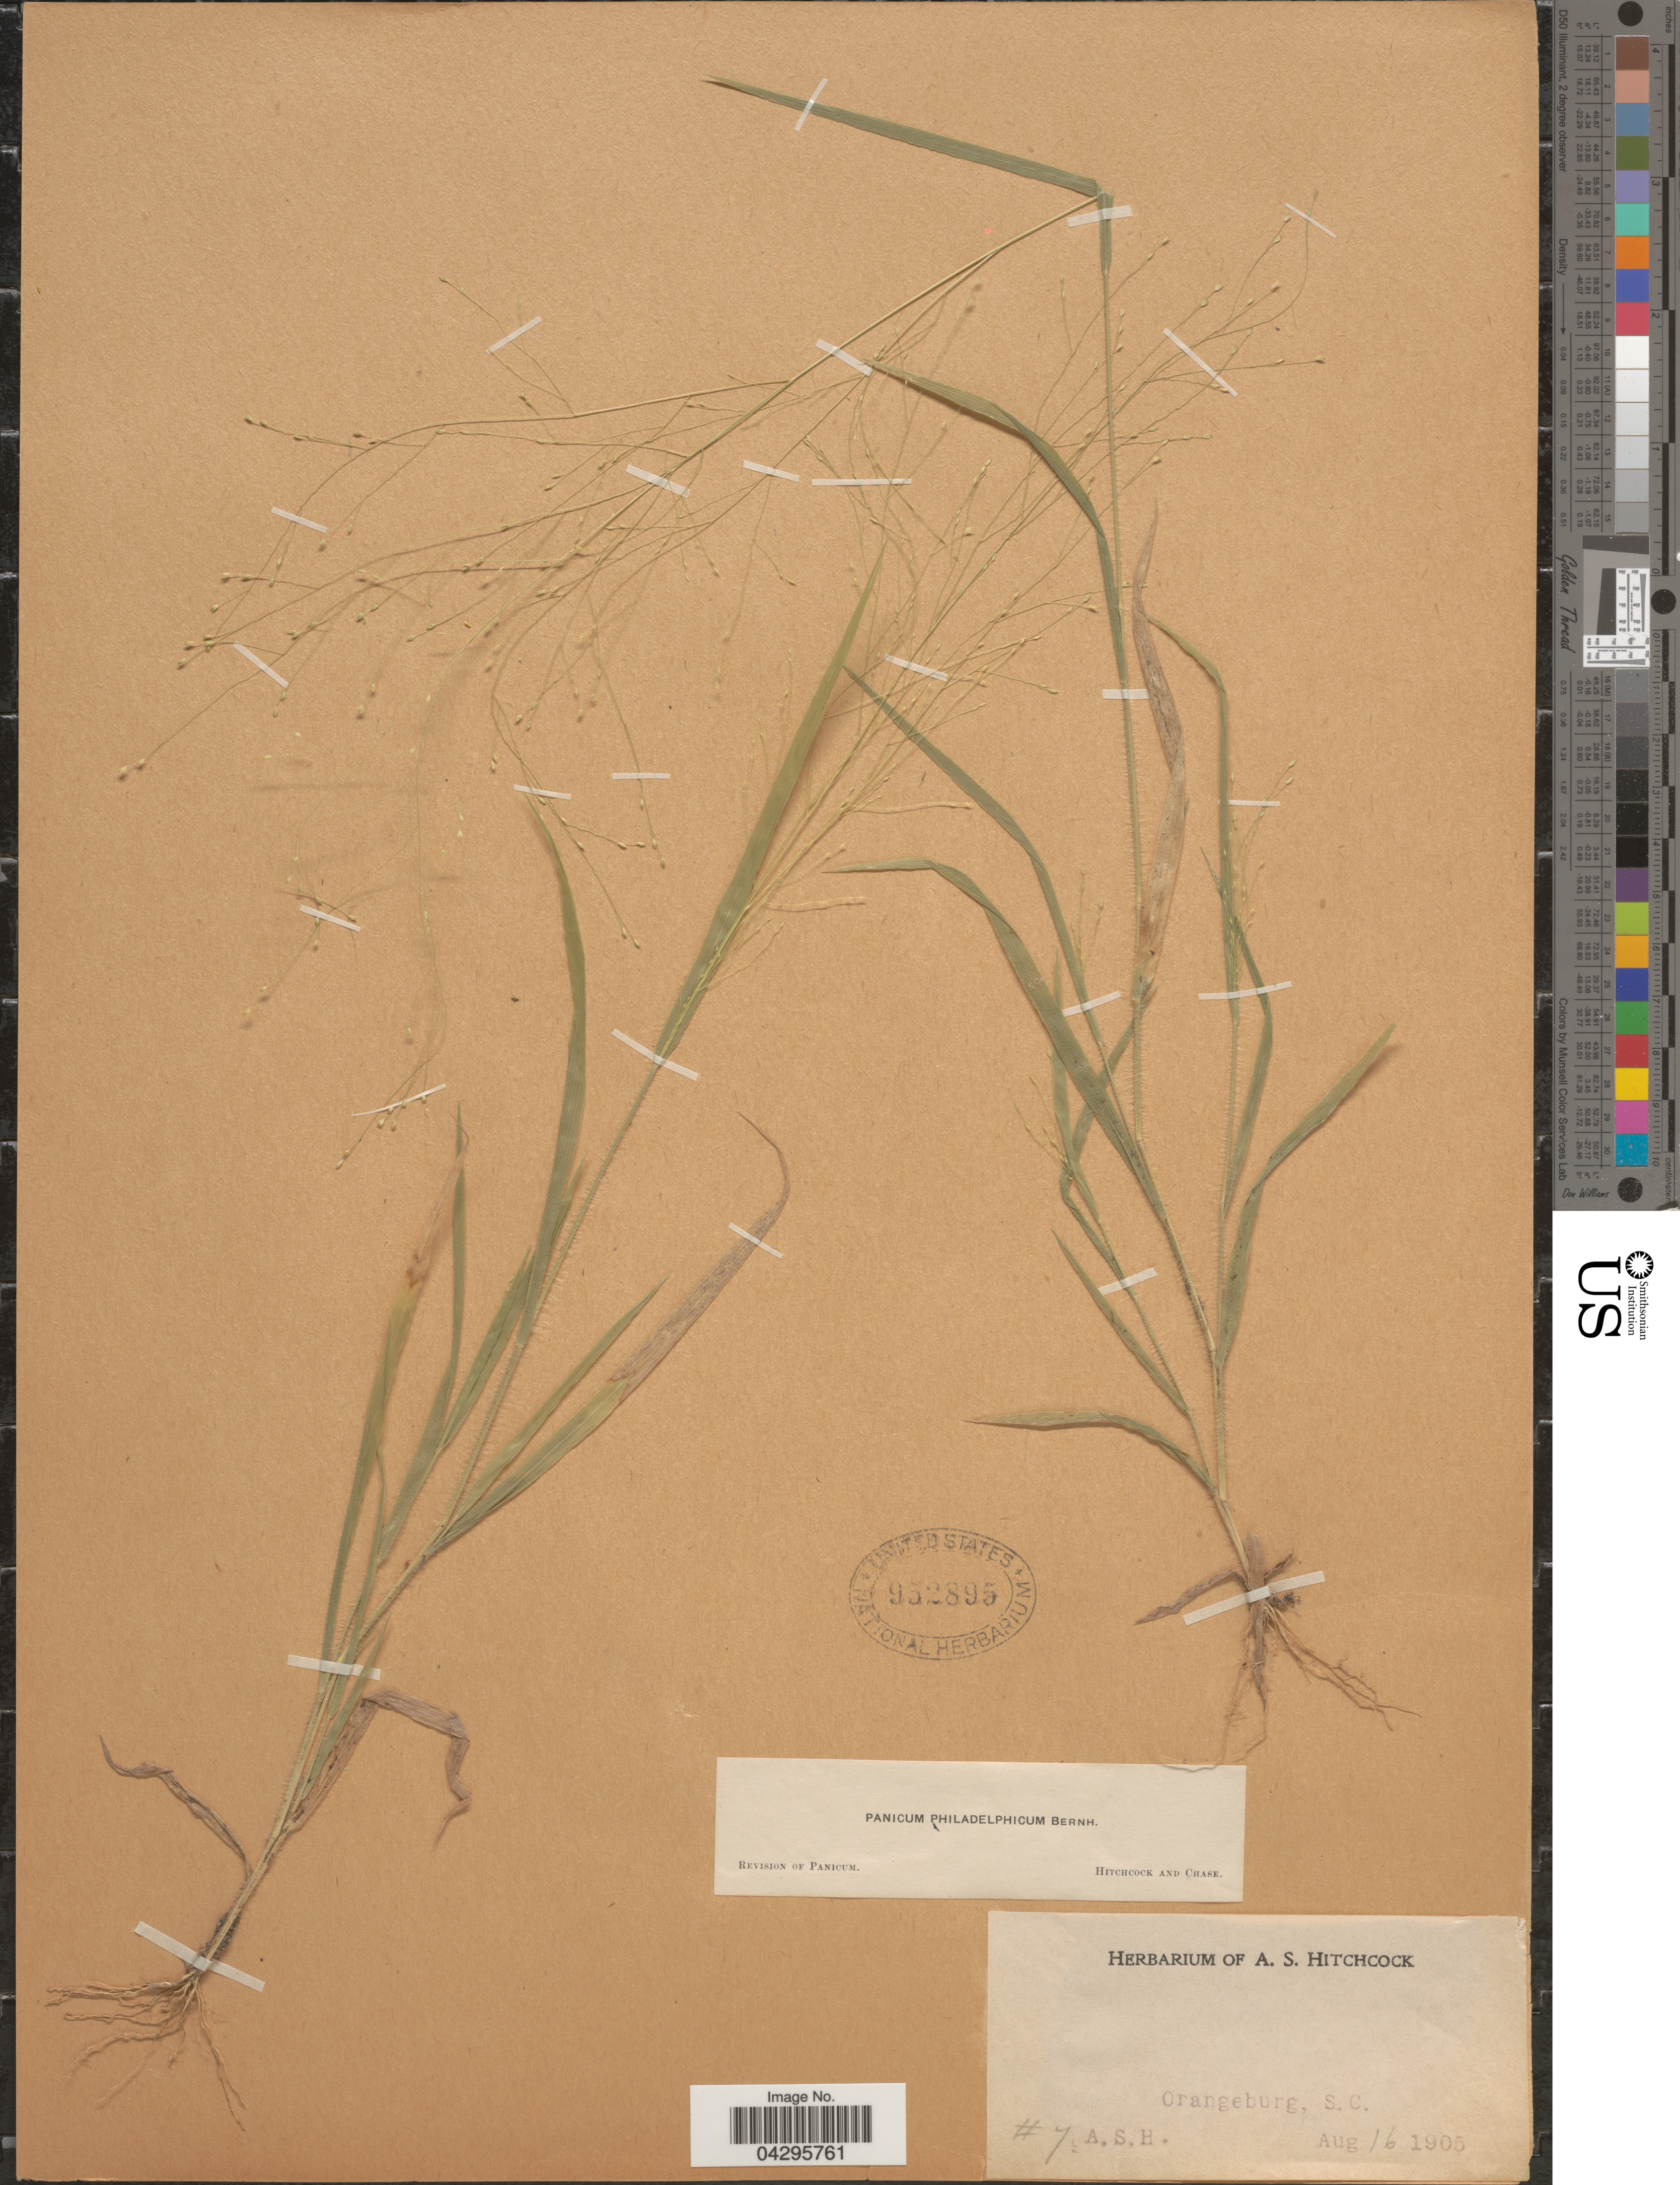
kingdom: Plantae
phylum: Tracheophyta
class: Liliopsida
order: Poales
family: Poaceae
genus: Panicum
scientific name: Panicum philadelphicum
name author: Bernh. ex Trin.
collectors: A. S. Hitchcock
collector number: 7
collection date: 1905-08-16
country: United States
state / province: South Carolina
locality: Orangeburg.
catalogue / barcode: US 952895